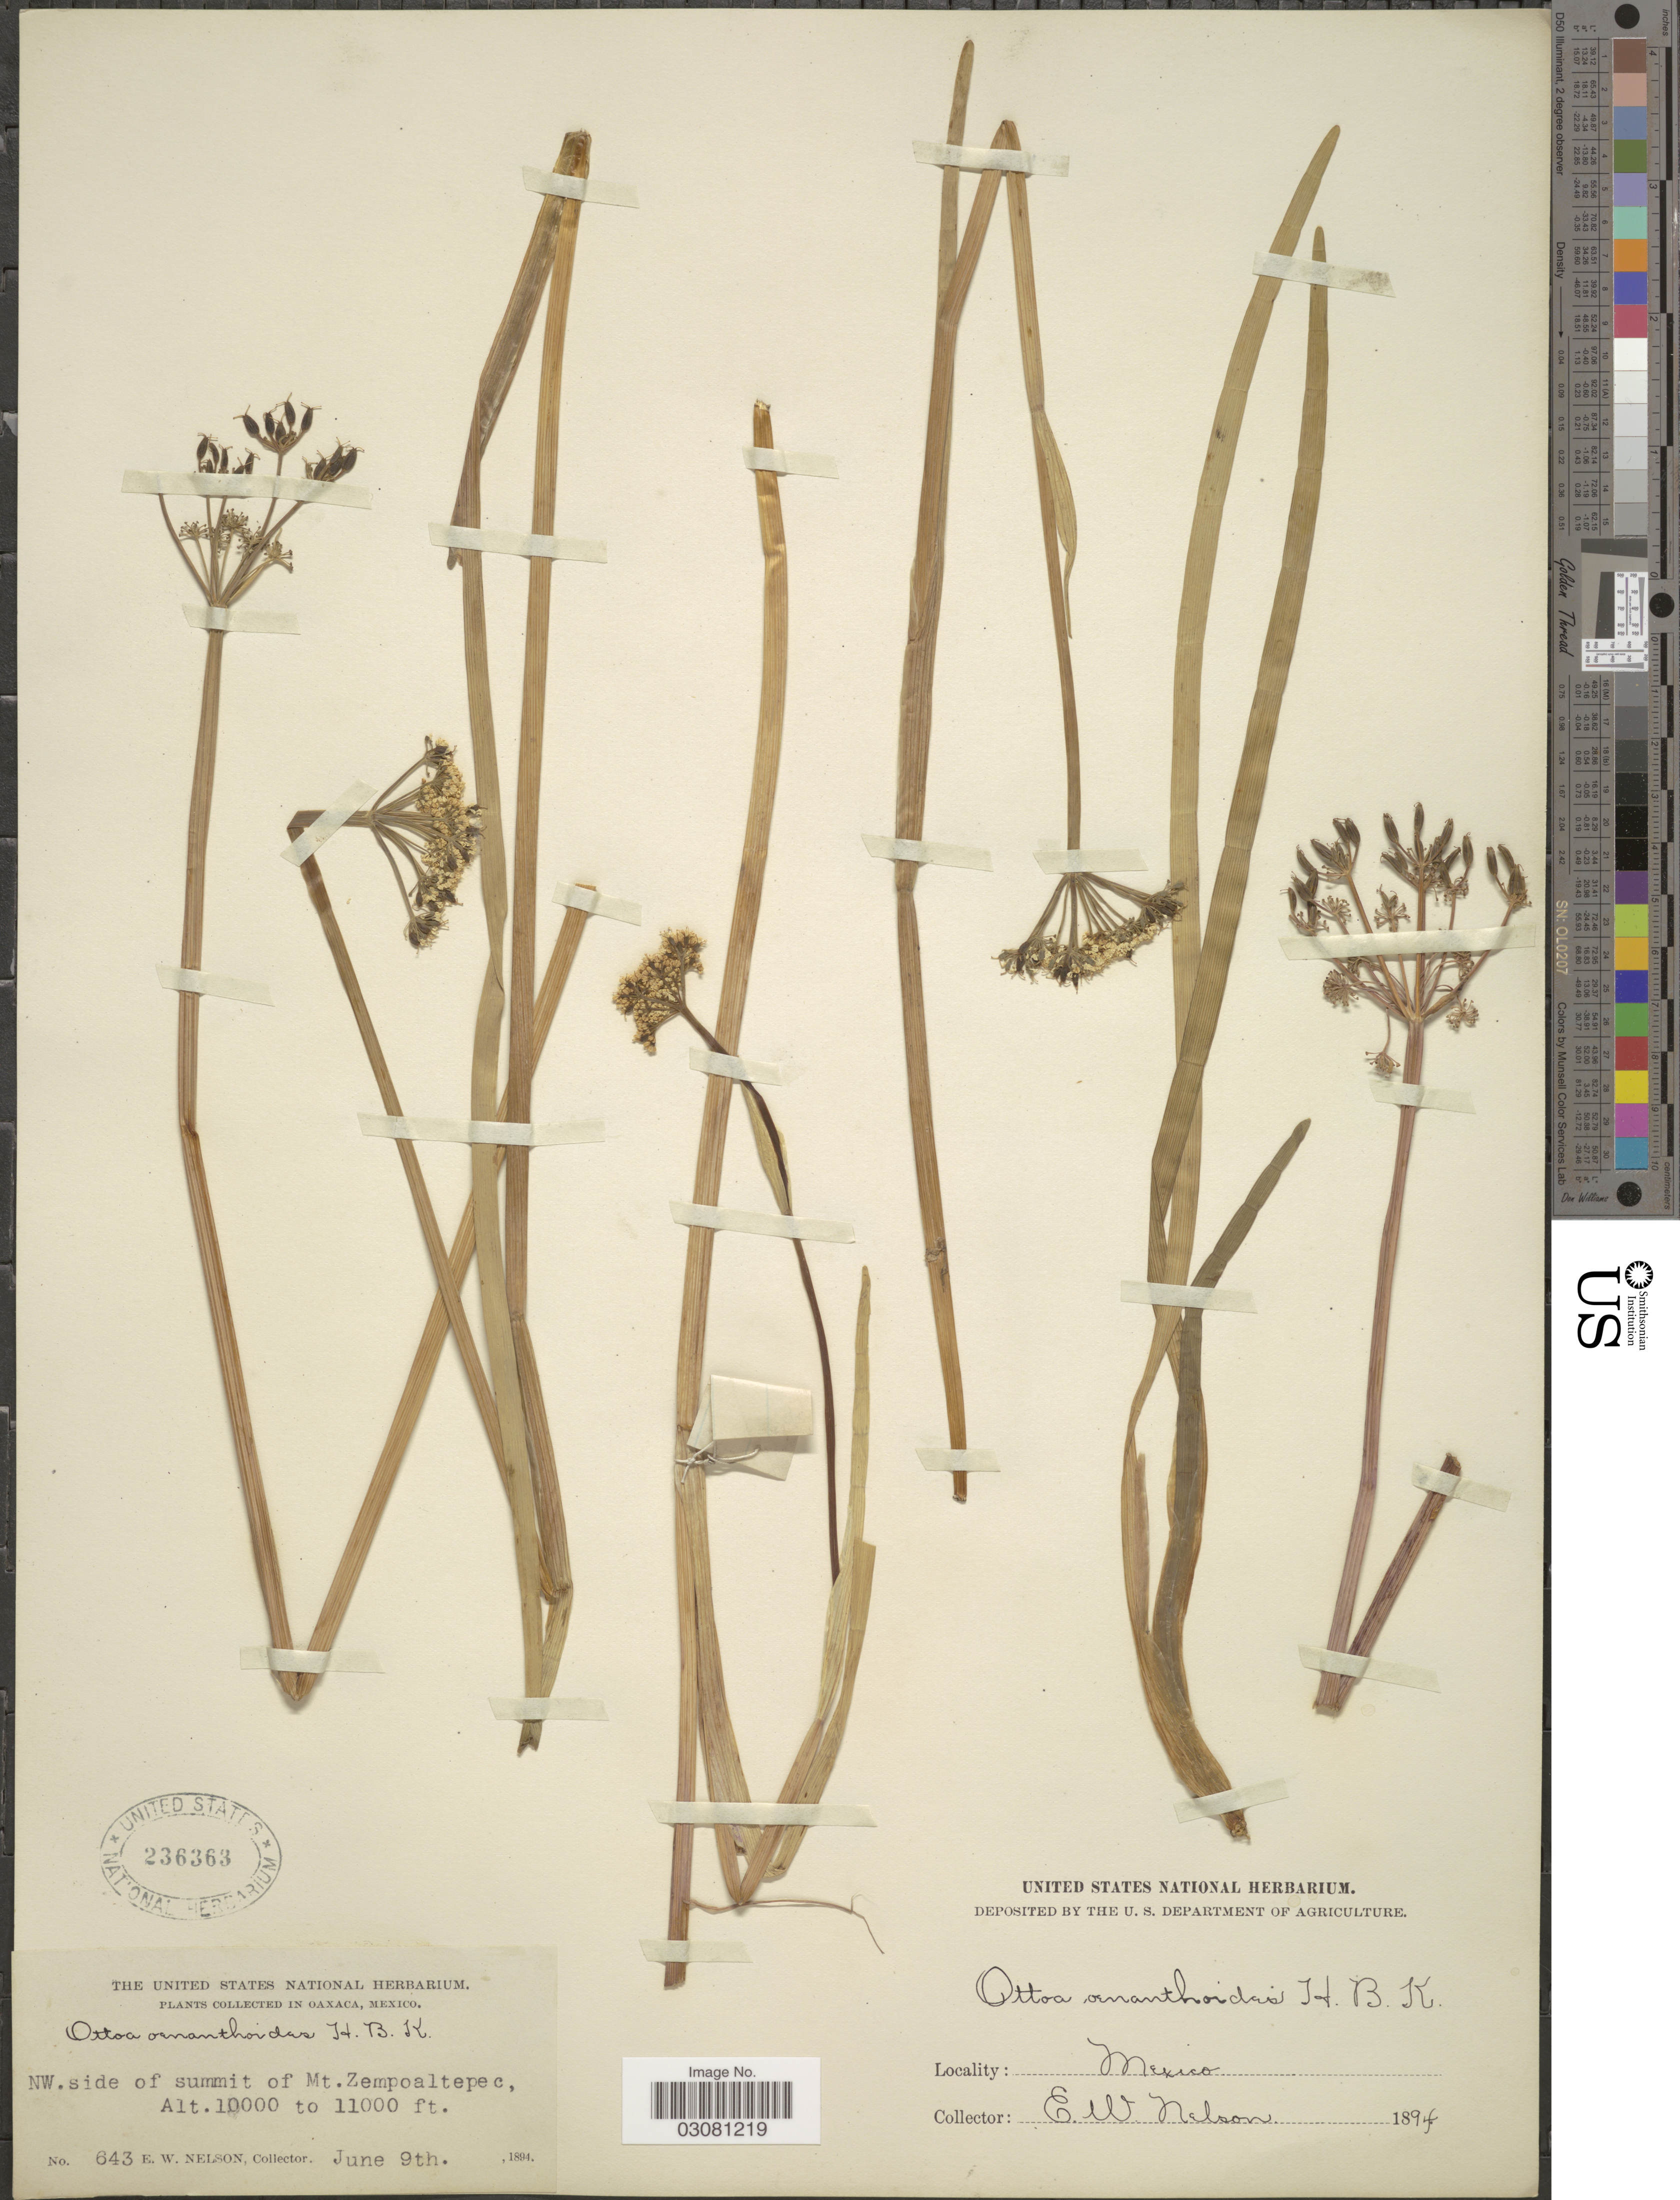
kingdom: Plantae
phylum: Tracheophyta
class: Magnoliopsida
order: Apiales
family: Apiaceae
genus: Ottoa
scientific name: Ottoa oenanthoides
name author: Kunth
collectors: E. W. Nelson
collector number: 643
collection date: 1894-06-09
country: Mexico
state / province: Oaxaca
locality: NW. side of summit of Mt. Zempoaltepec.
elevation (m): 3048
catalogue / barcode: US 236363